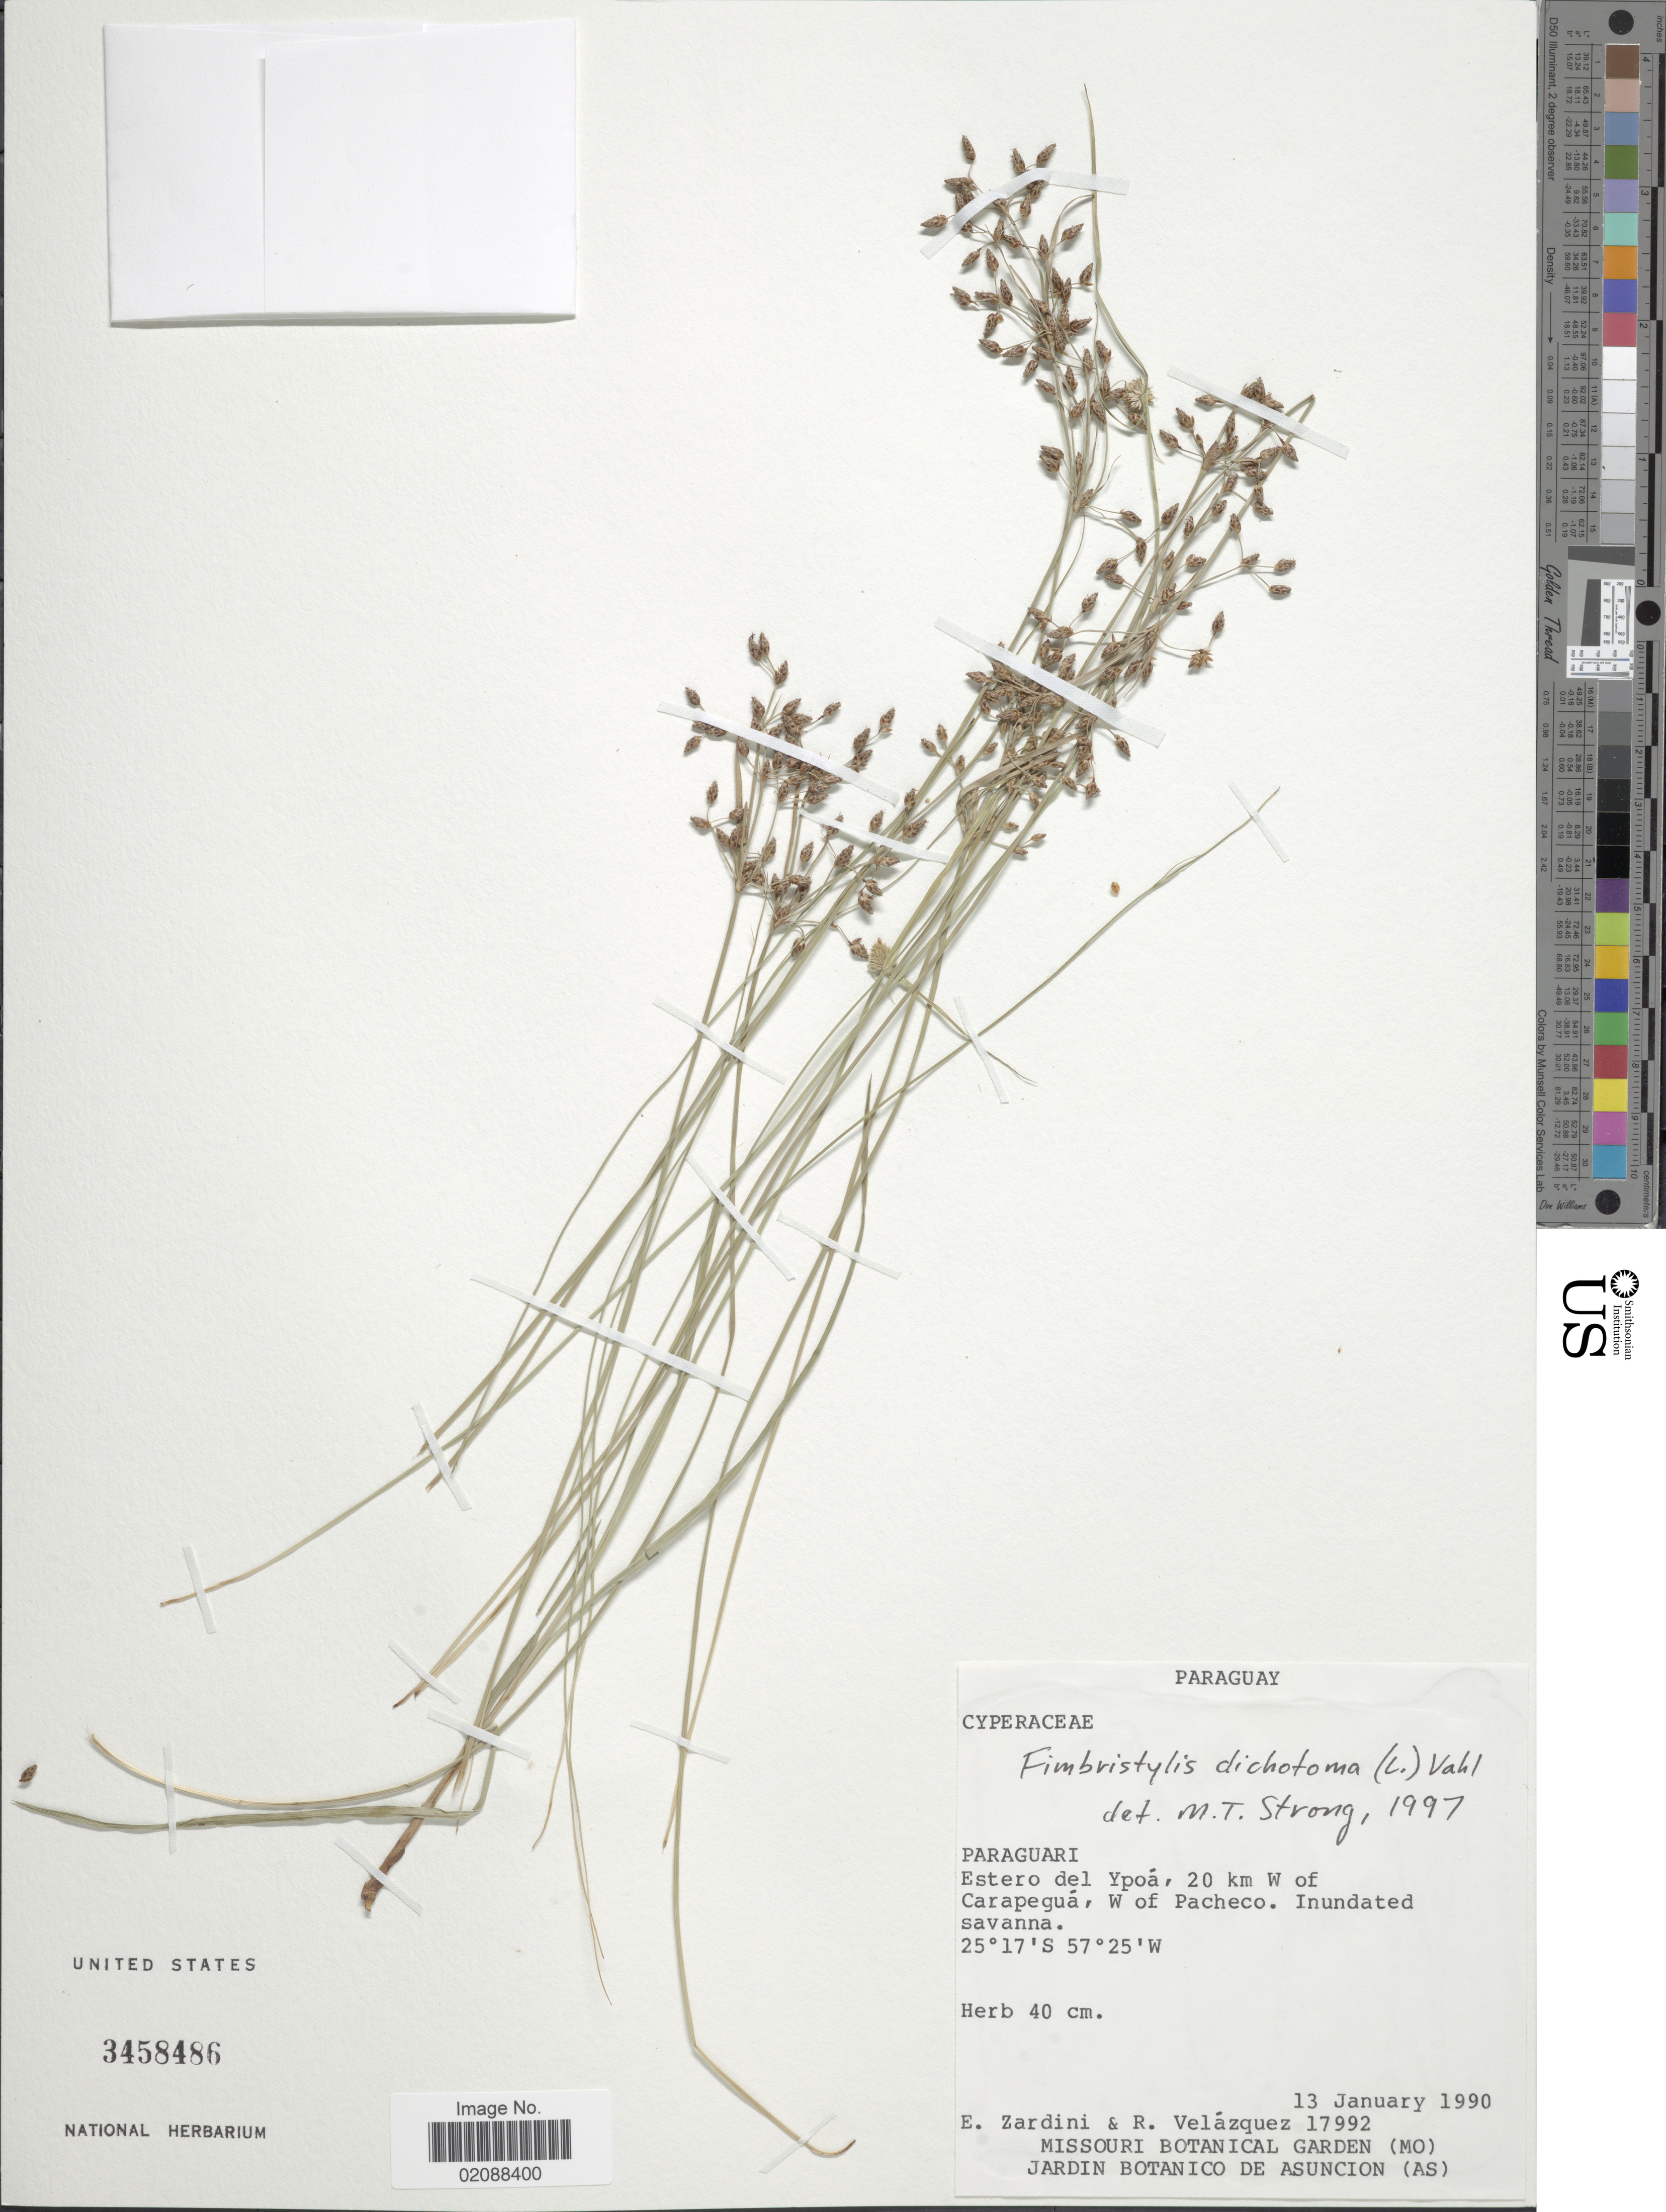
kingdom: Plantae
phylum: Tracheophyta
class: Liliopsida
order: Poales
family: Cyperaceae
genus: Fimbristylis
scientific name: Fimbristylis dichotoma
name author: (L.) Vahl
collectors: E. M. Zardini & R. Velázquez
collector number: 17992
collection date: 1990-01-13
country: Paraguay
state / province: Paraguari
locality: Estero del Ypoa, 20 km W of Carapegua, W of Pacheco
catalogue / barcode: US 3458486